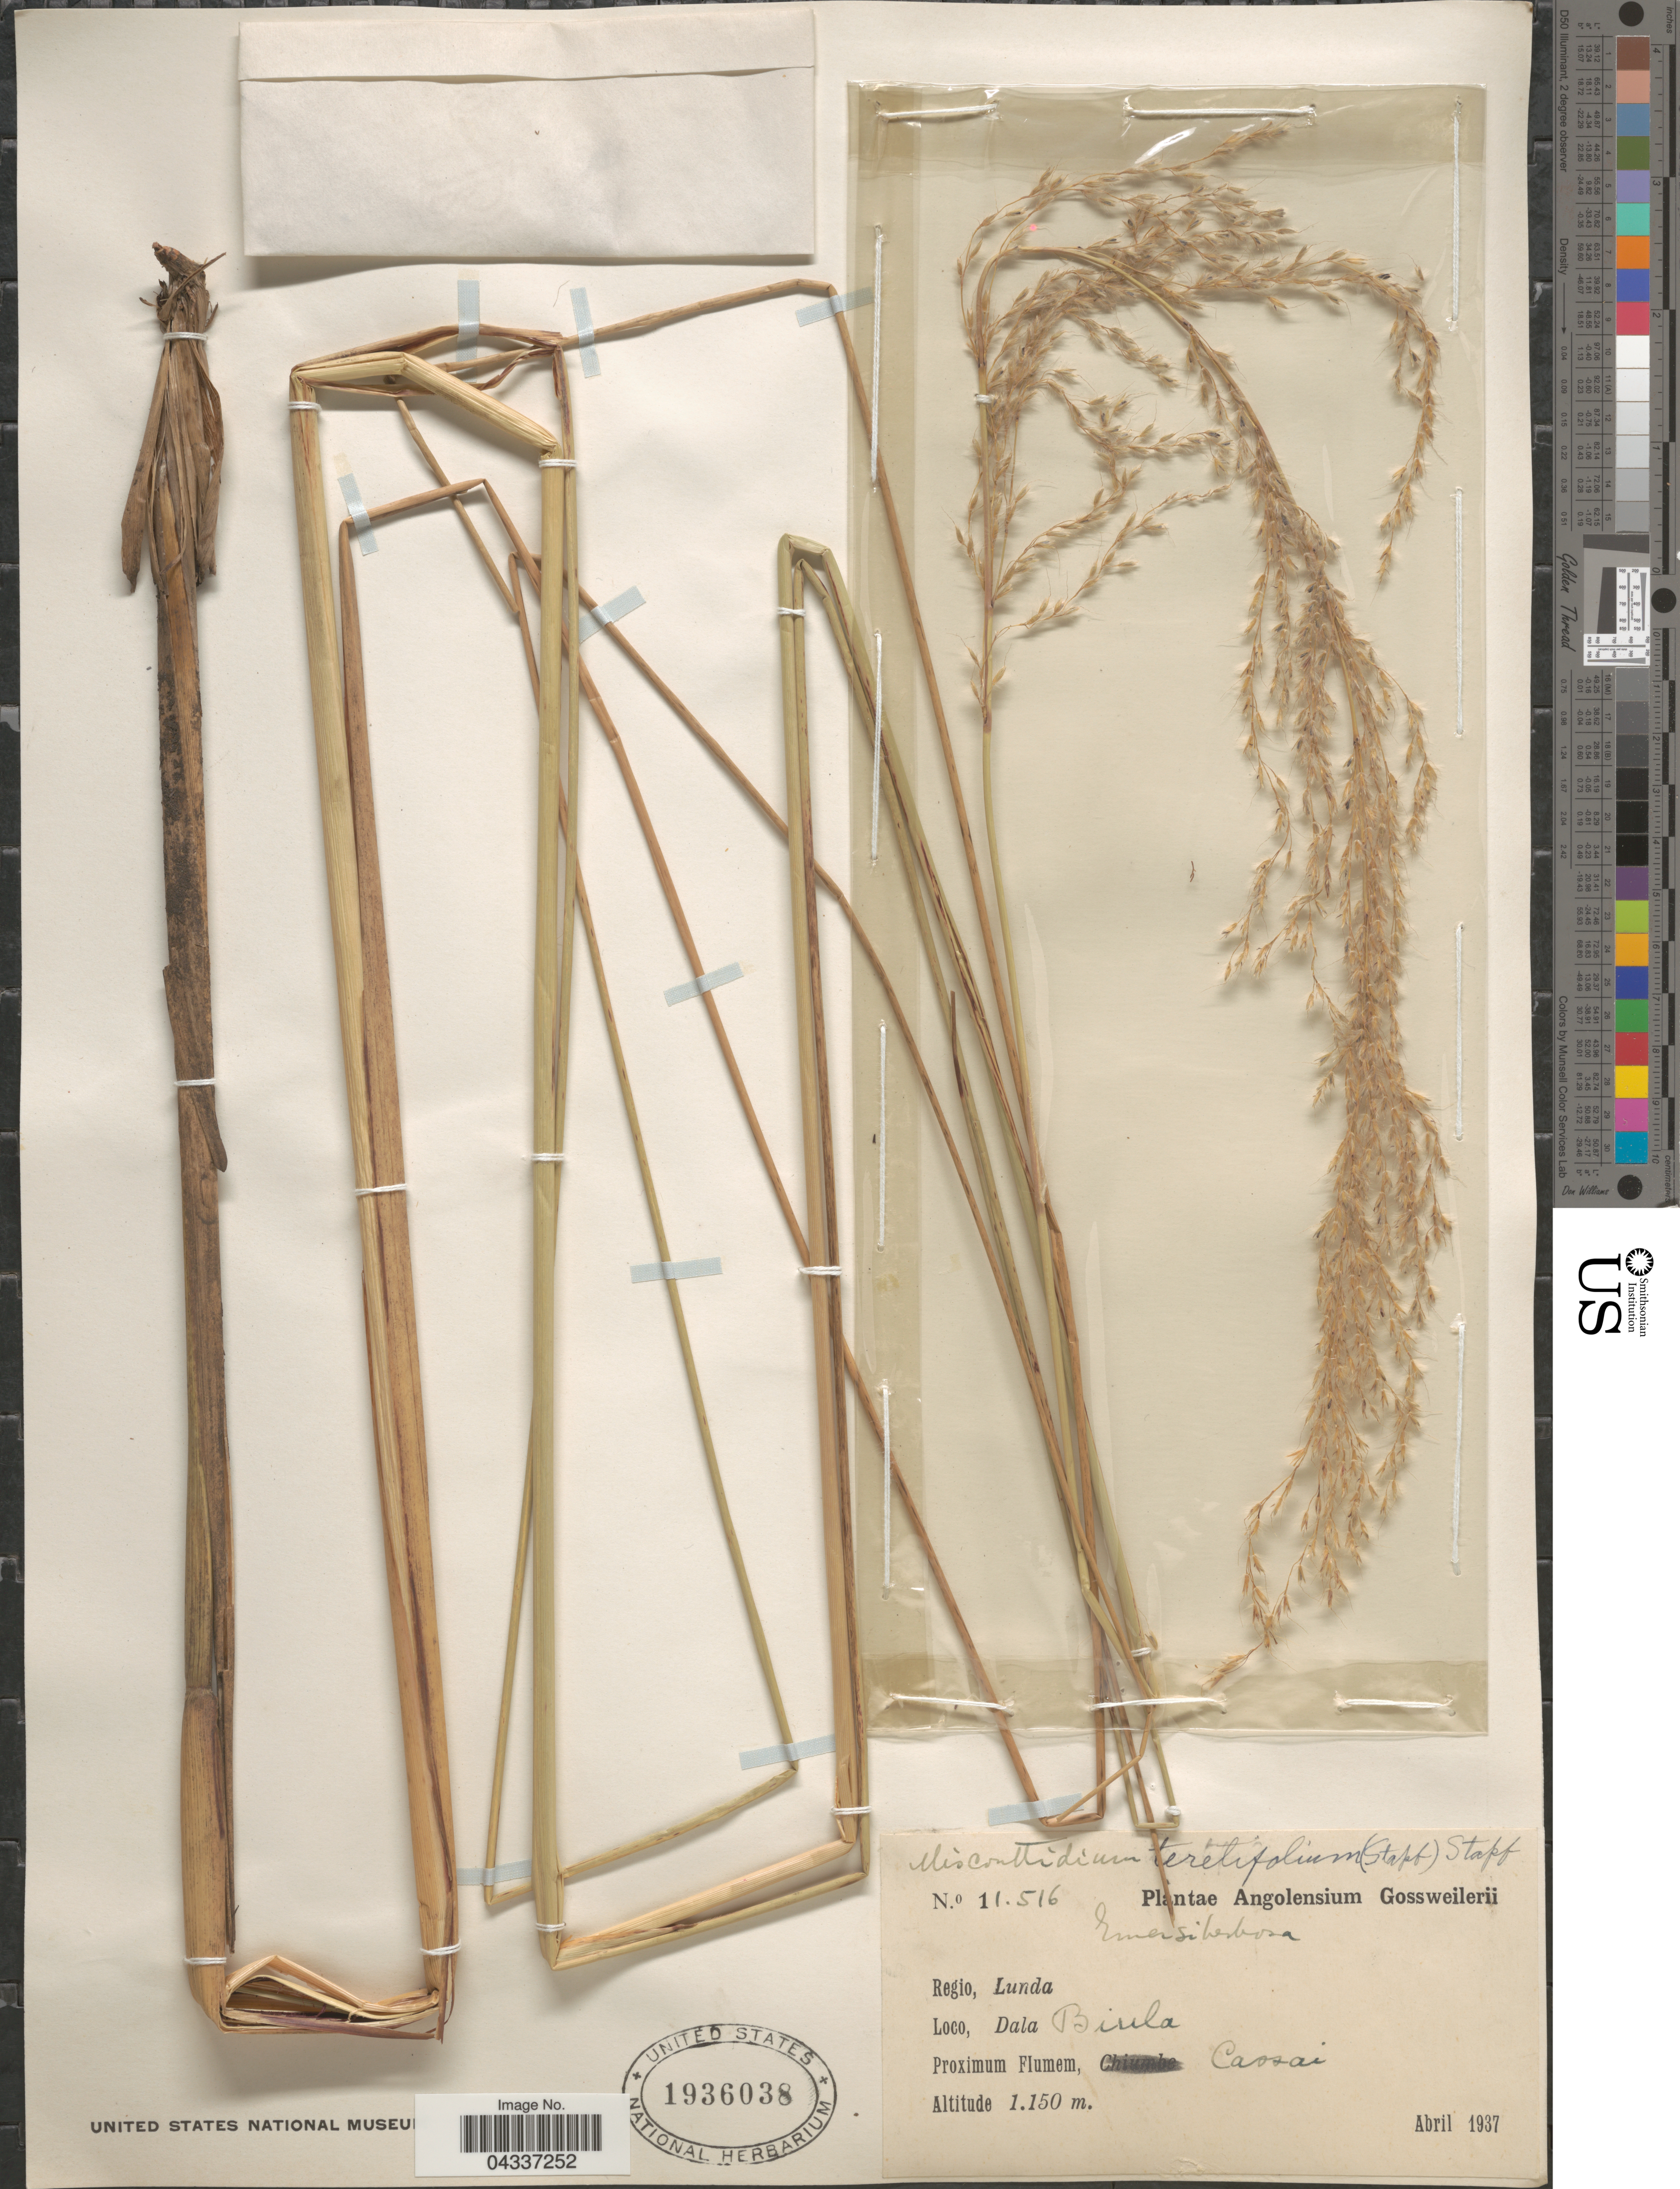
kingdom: Plantae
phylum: Tracheophyta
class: Liliopsida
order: Poales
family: Poaceae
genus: Miscanthidium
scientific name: Miscanthidium teretifolium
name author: (Stapf) Stapf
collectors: -. Gossweiler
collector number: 11516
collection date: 1937-04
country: Angola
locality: Angolensium. Regio, Lunda. Dala Biula. Proximum Flumen, Cassai.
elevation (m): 1150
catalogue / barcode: US 1936038